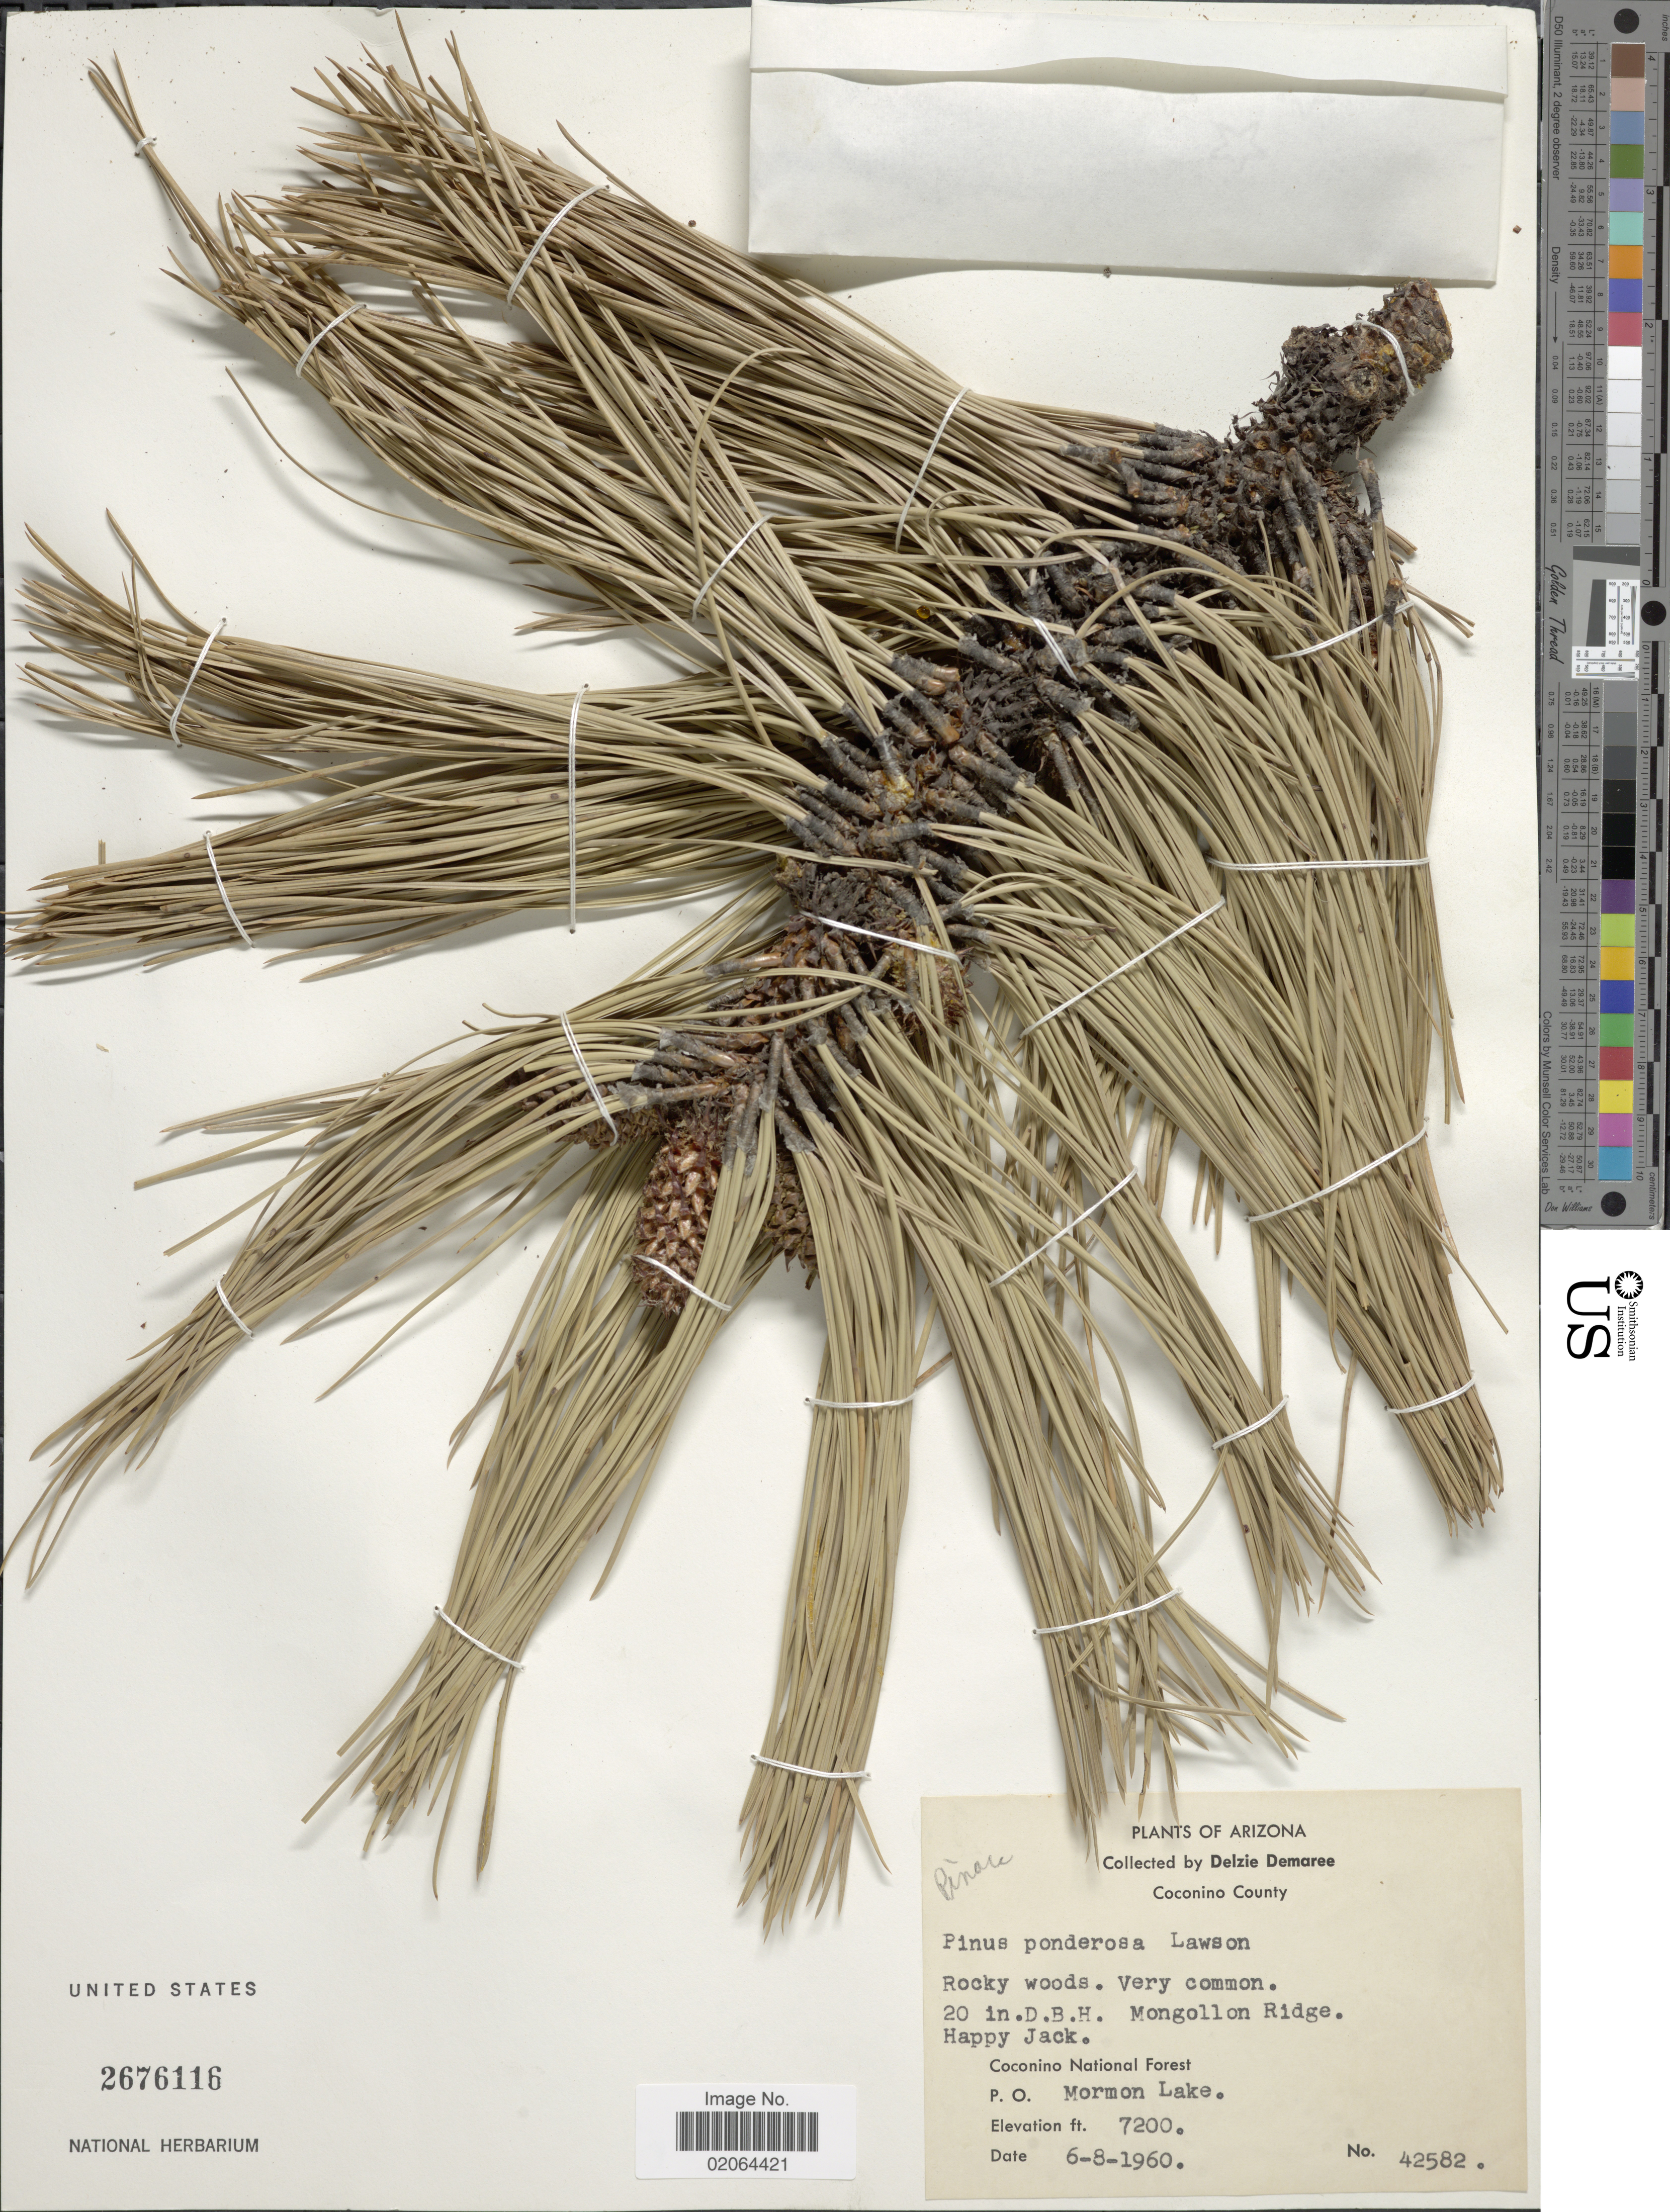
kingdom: Plantae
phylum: Tracheophyta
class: Pinopsida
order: Pinales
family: Pinaceae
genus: Pinus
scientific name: Pinus ponderosa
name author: Douglas ex C. Lawson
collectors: D. Demaree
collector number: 42582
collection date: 1960-06-08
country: United States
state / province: Arizona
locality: Arizona. Rocky woods,20 in D.B.H. Mongollon Ridge. Happy Jack, Coconino National Forest.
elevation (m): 2195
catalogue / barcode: US 2676116